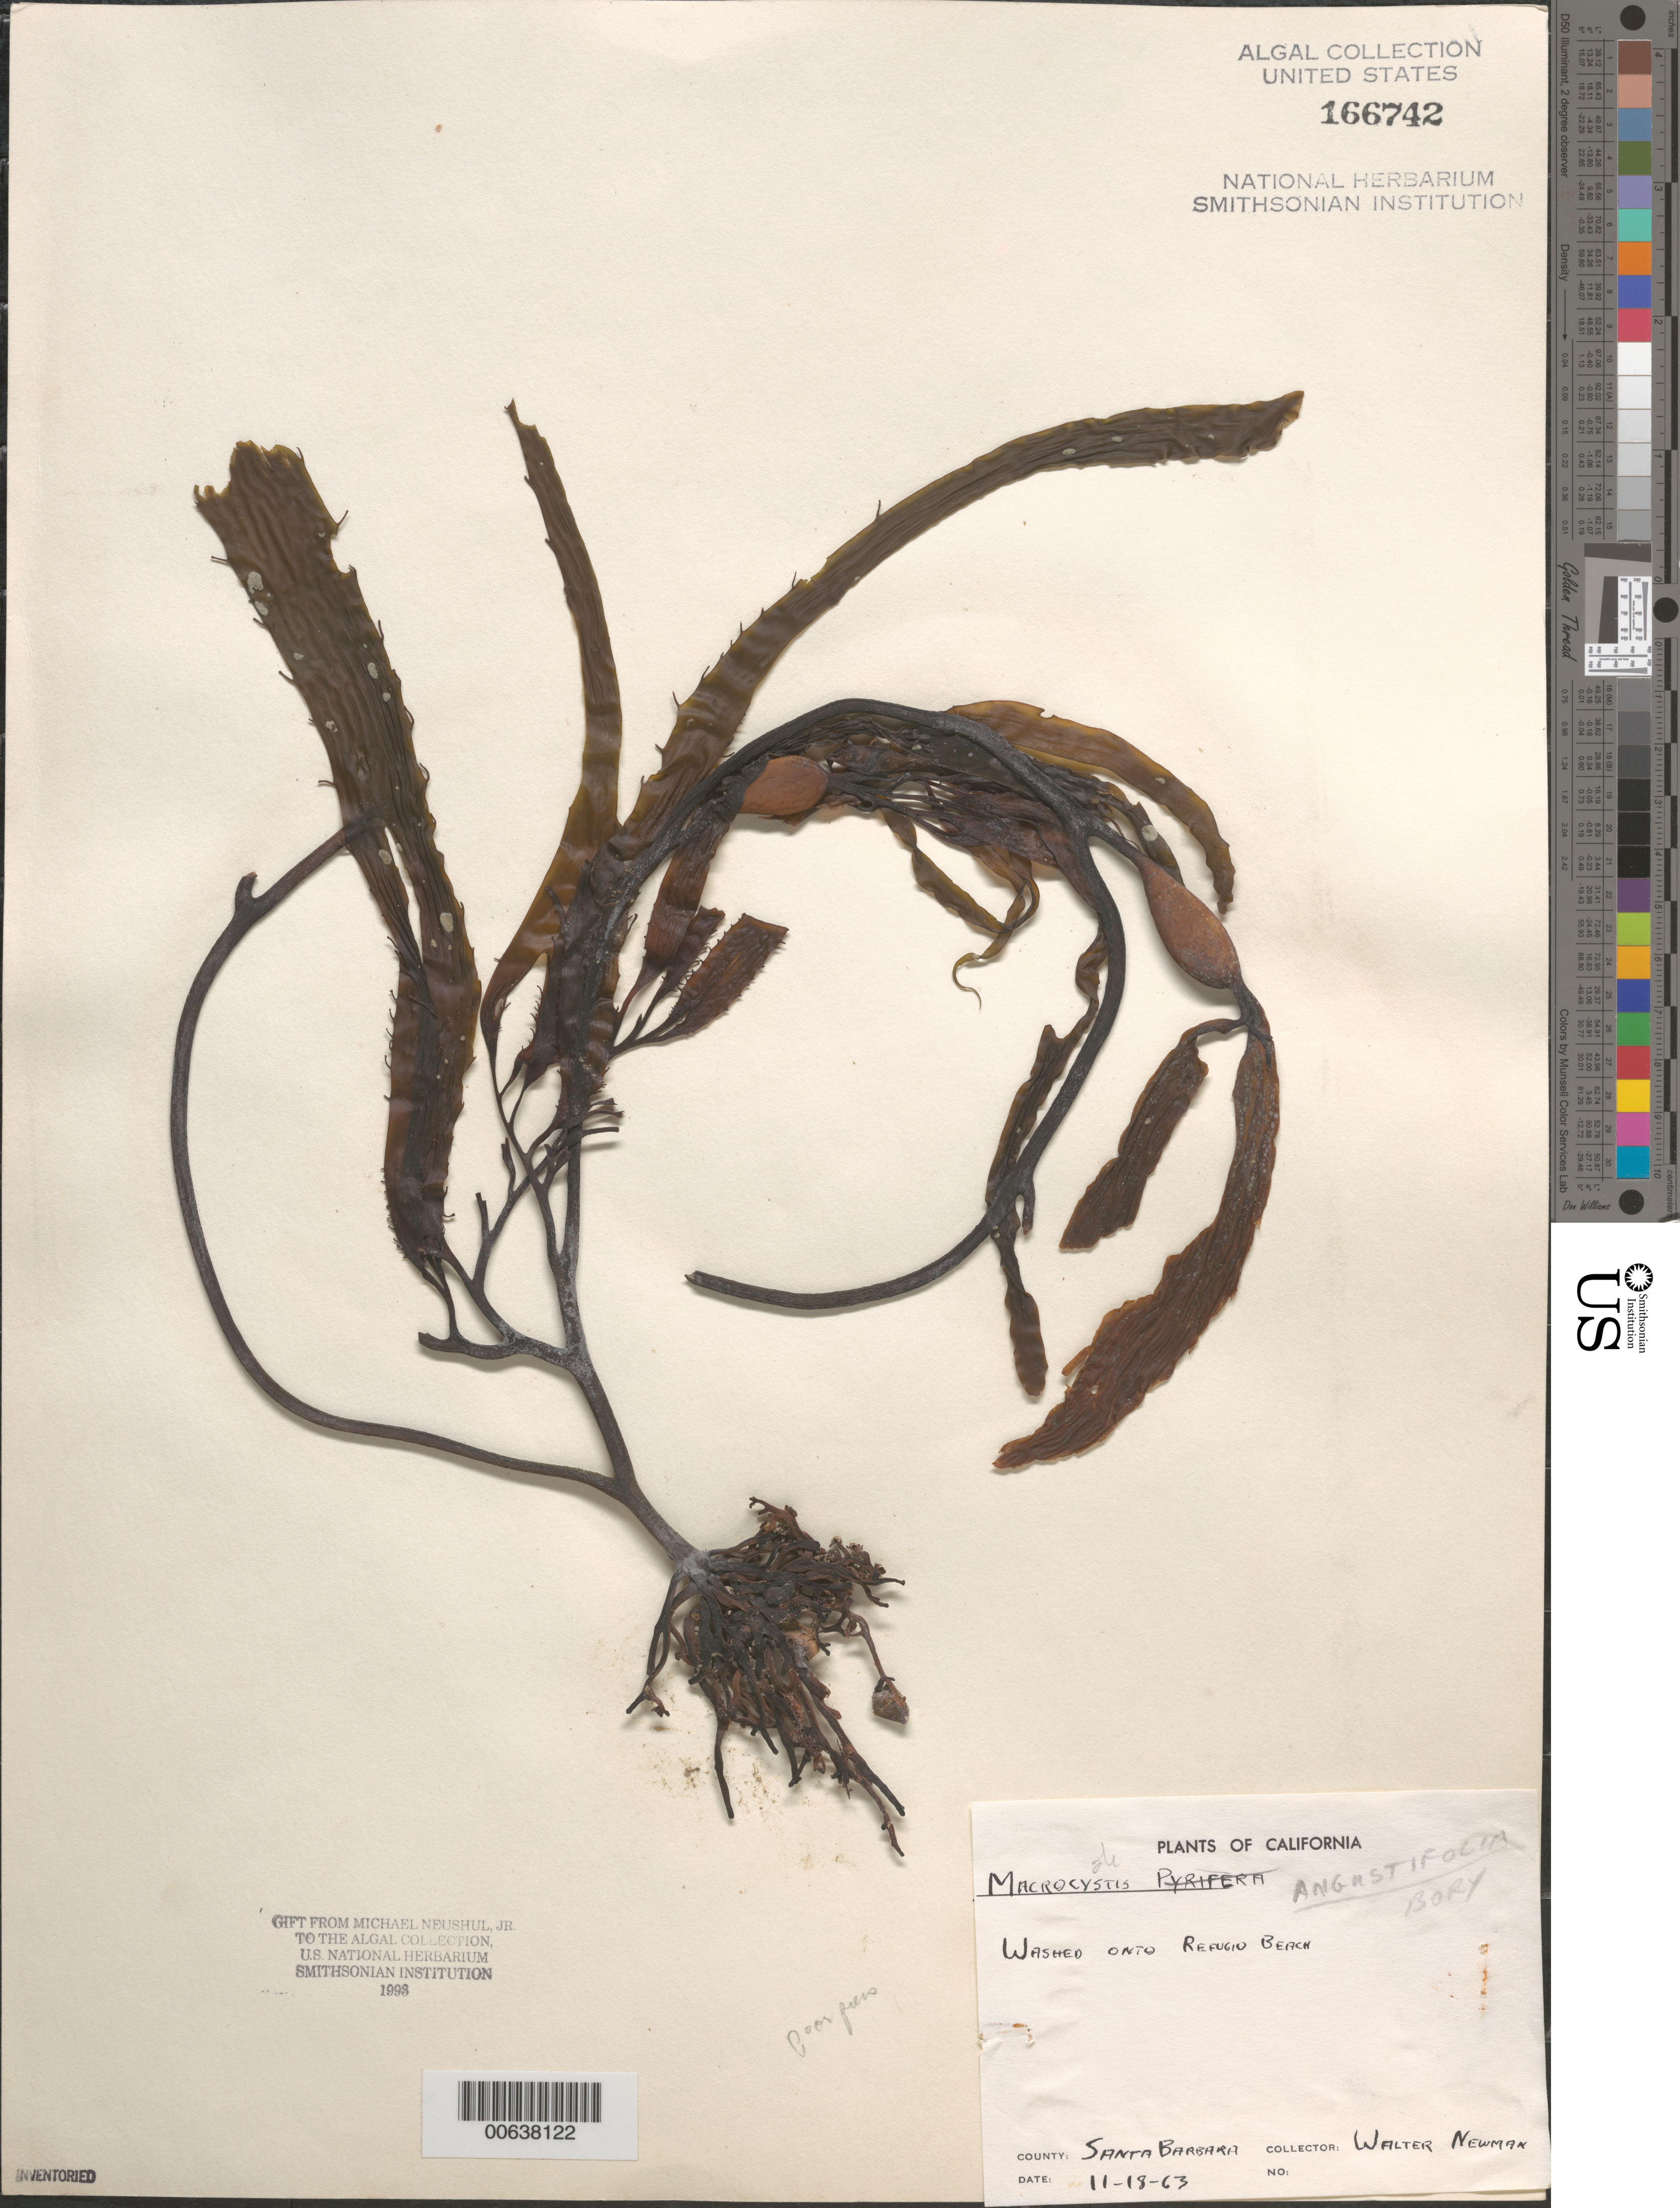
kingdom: Chromista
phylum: Ochrophyta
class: Phaeophyceae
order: Laminariales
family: Laminariaceae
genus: Macrocystis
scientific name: Macrocystis pyrifera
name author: (L.) C. Agardh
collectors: W. Newman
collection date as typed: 18 Nov 1963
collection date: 1963-11-18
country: United States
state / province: California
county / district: Santa Barbara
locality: Refugio Beach State Park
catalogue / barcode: US 166742